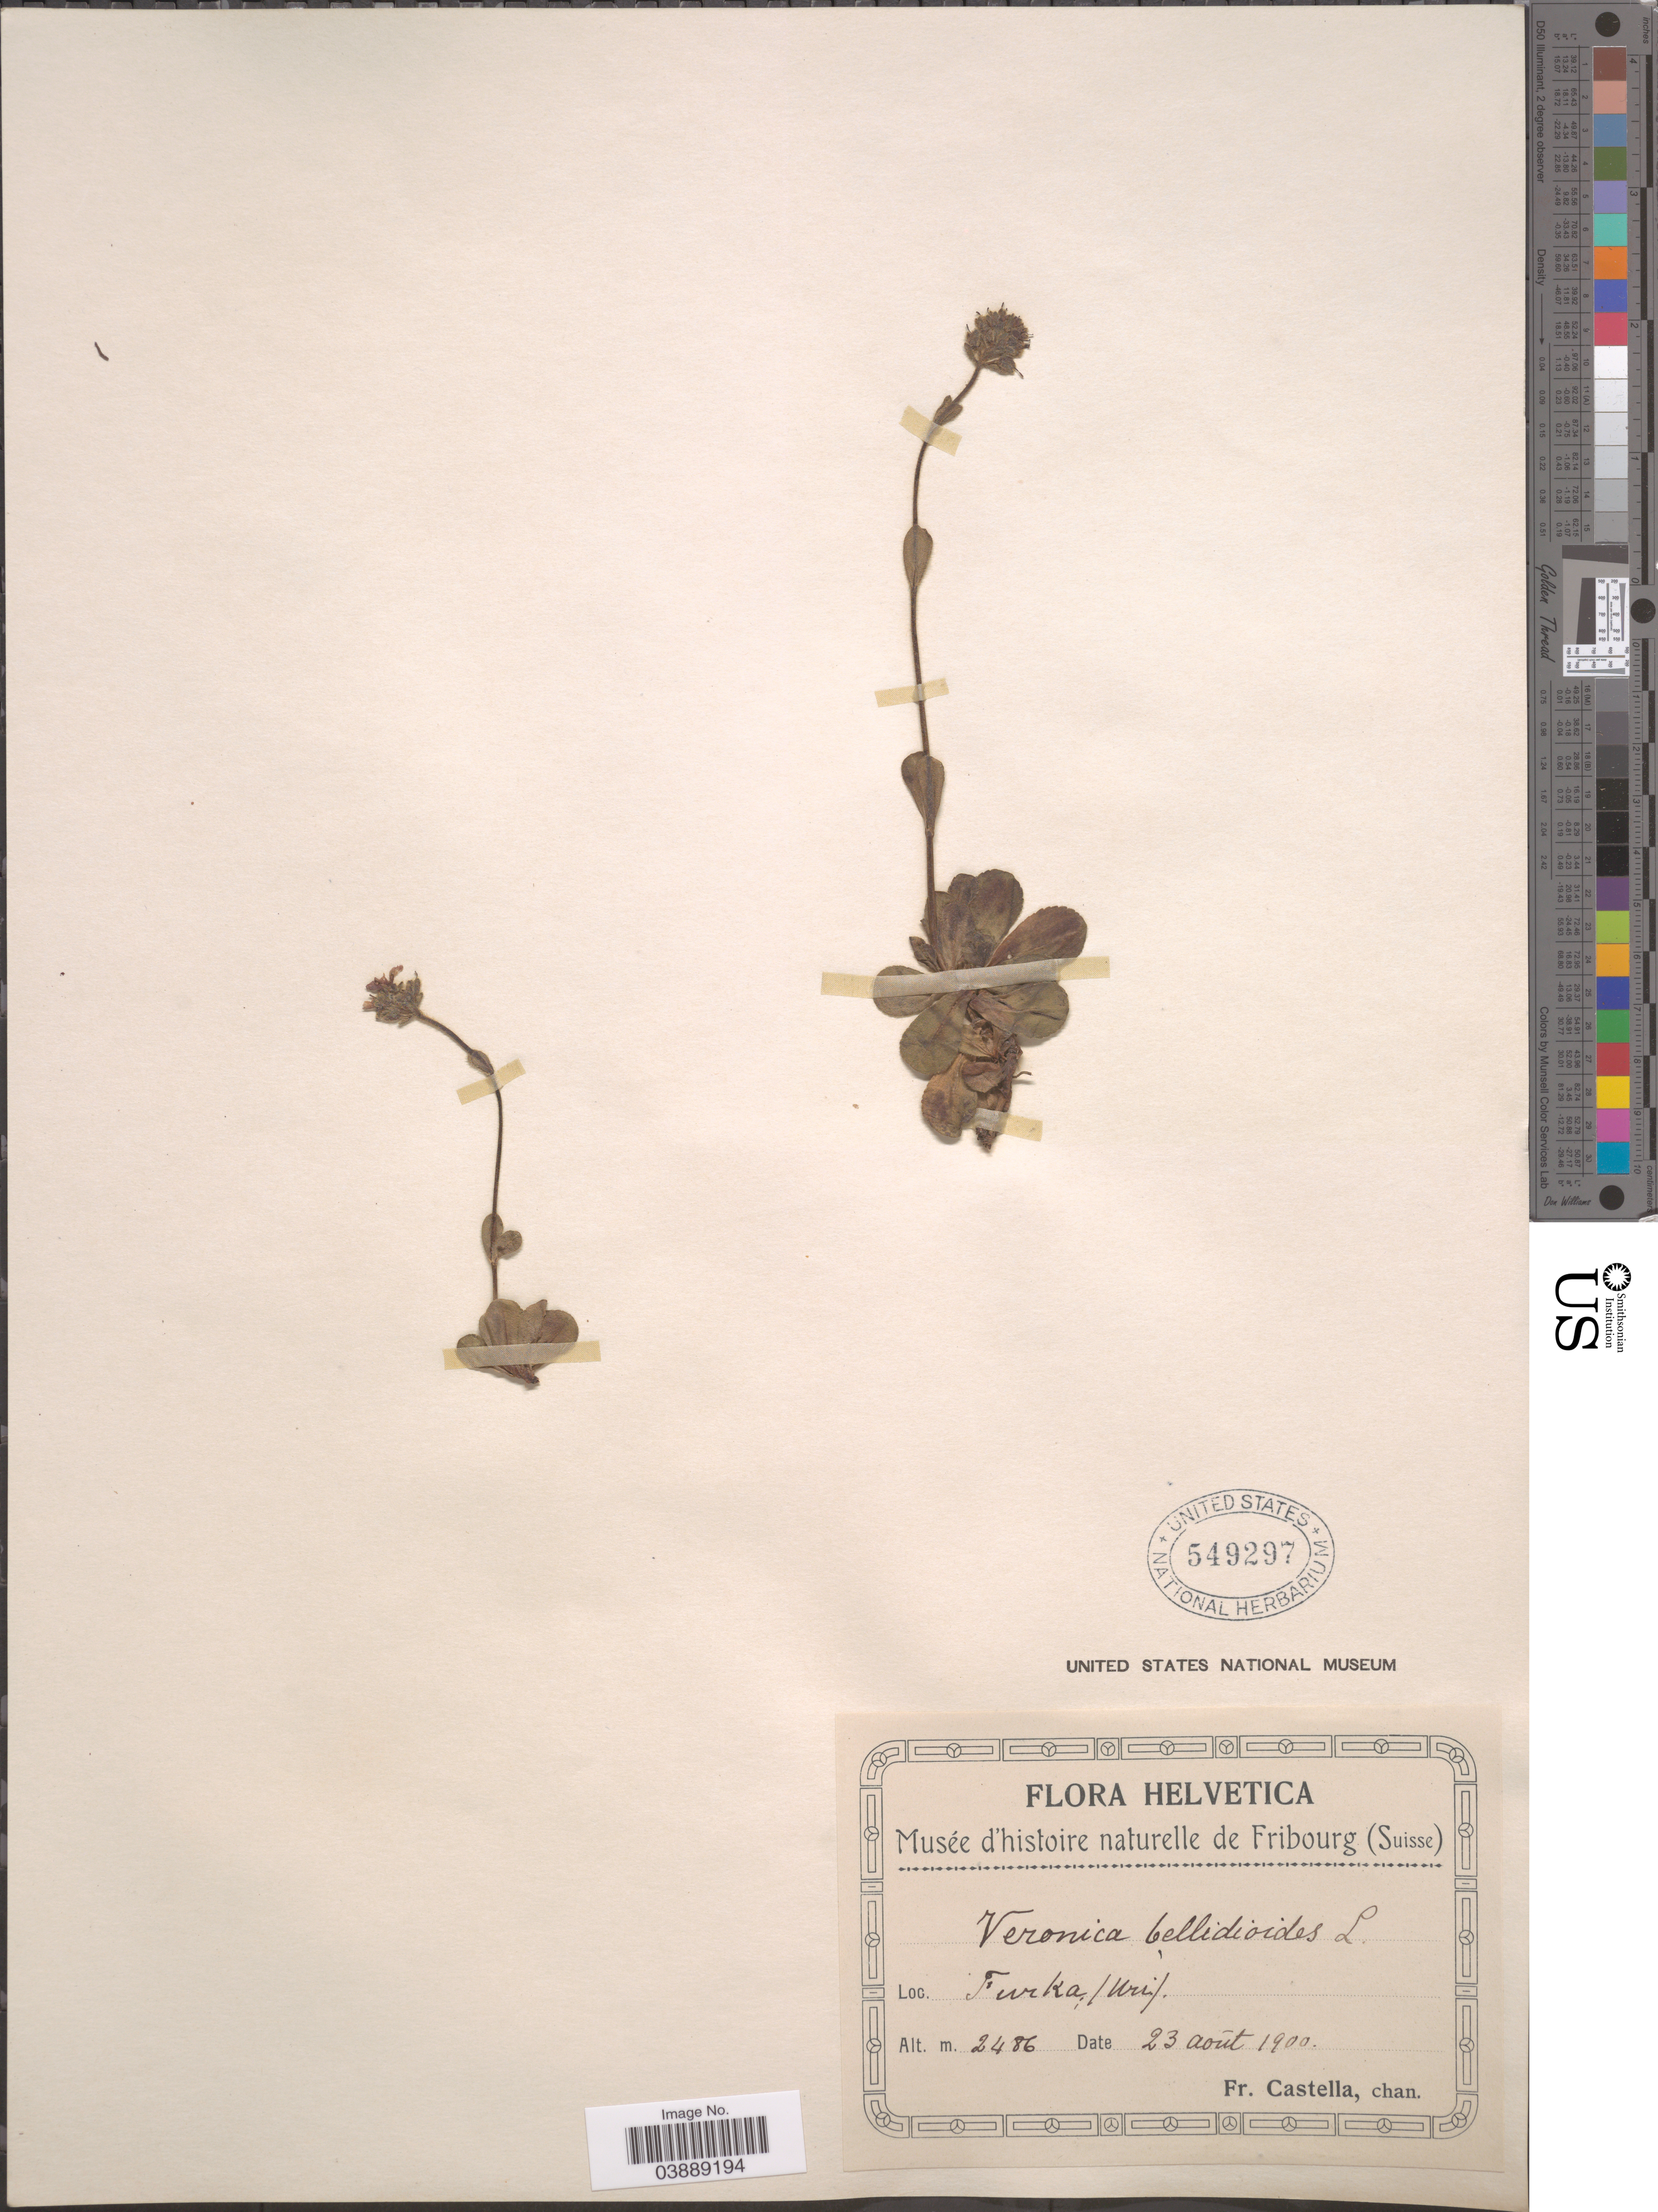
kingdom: Plantae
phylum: Tracheophyta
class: Magnoliopsida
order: Lamiales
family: Plantaginaceae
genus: Veronica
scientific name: Veronica bellidioides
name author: L.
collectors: Fr. Castella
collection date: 1900-08-23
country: Switzerland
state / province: Uri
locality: Helvetica. Furka (Uri).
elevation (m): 2486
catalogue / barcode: US 549297